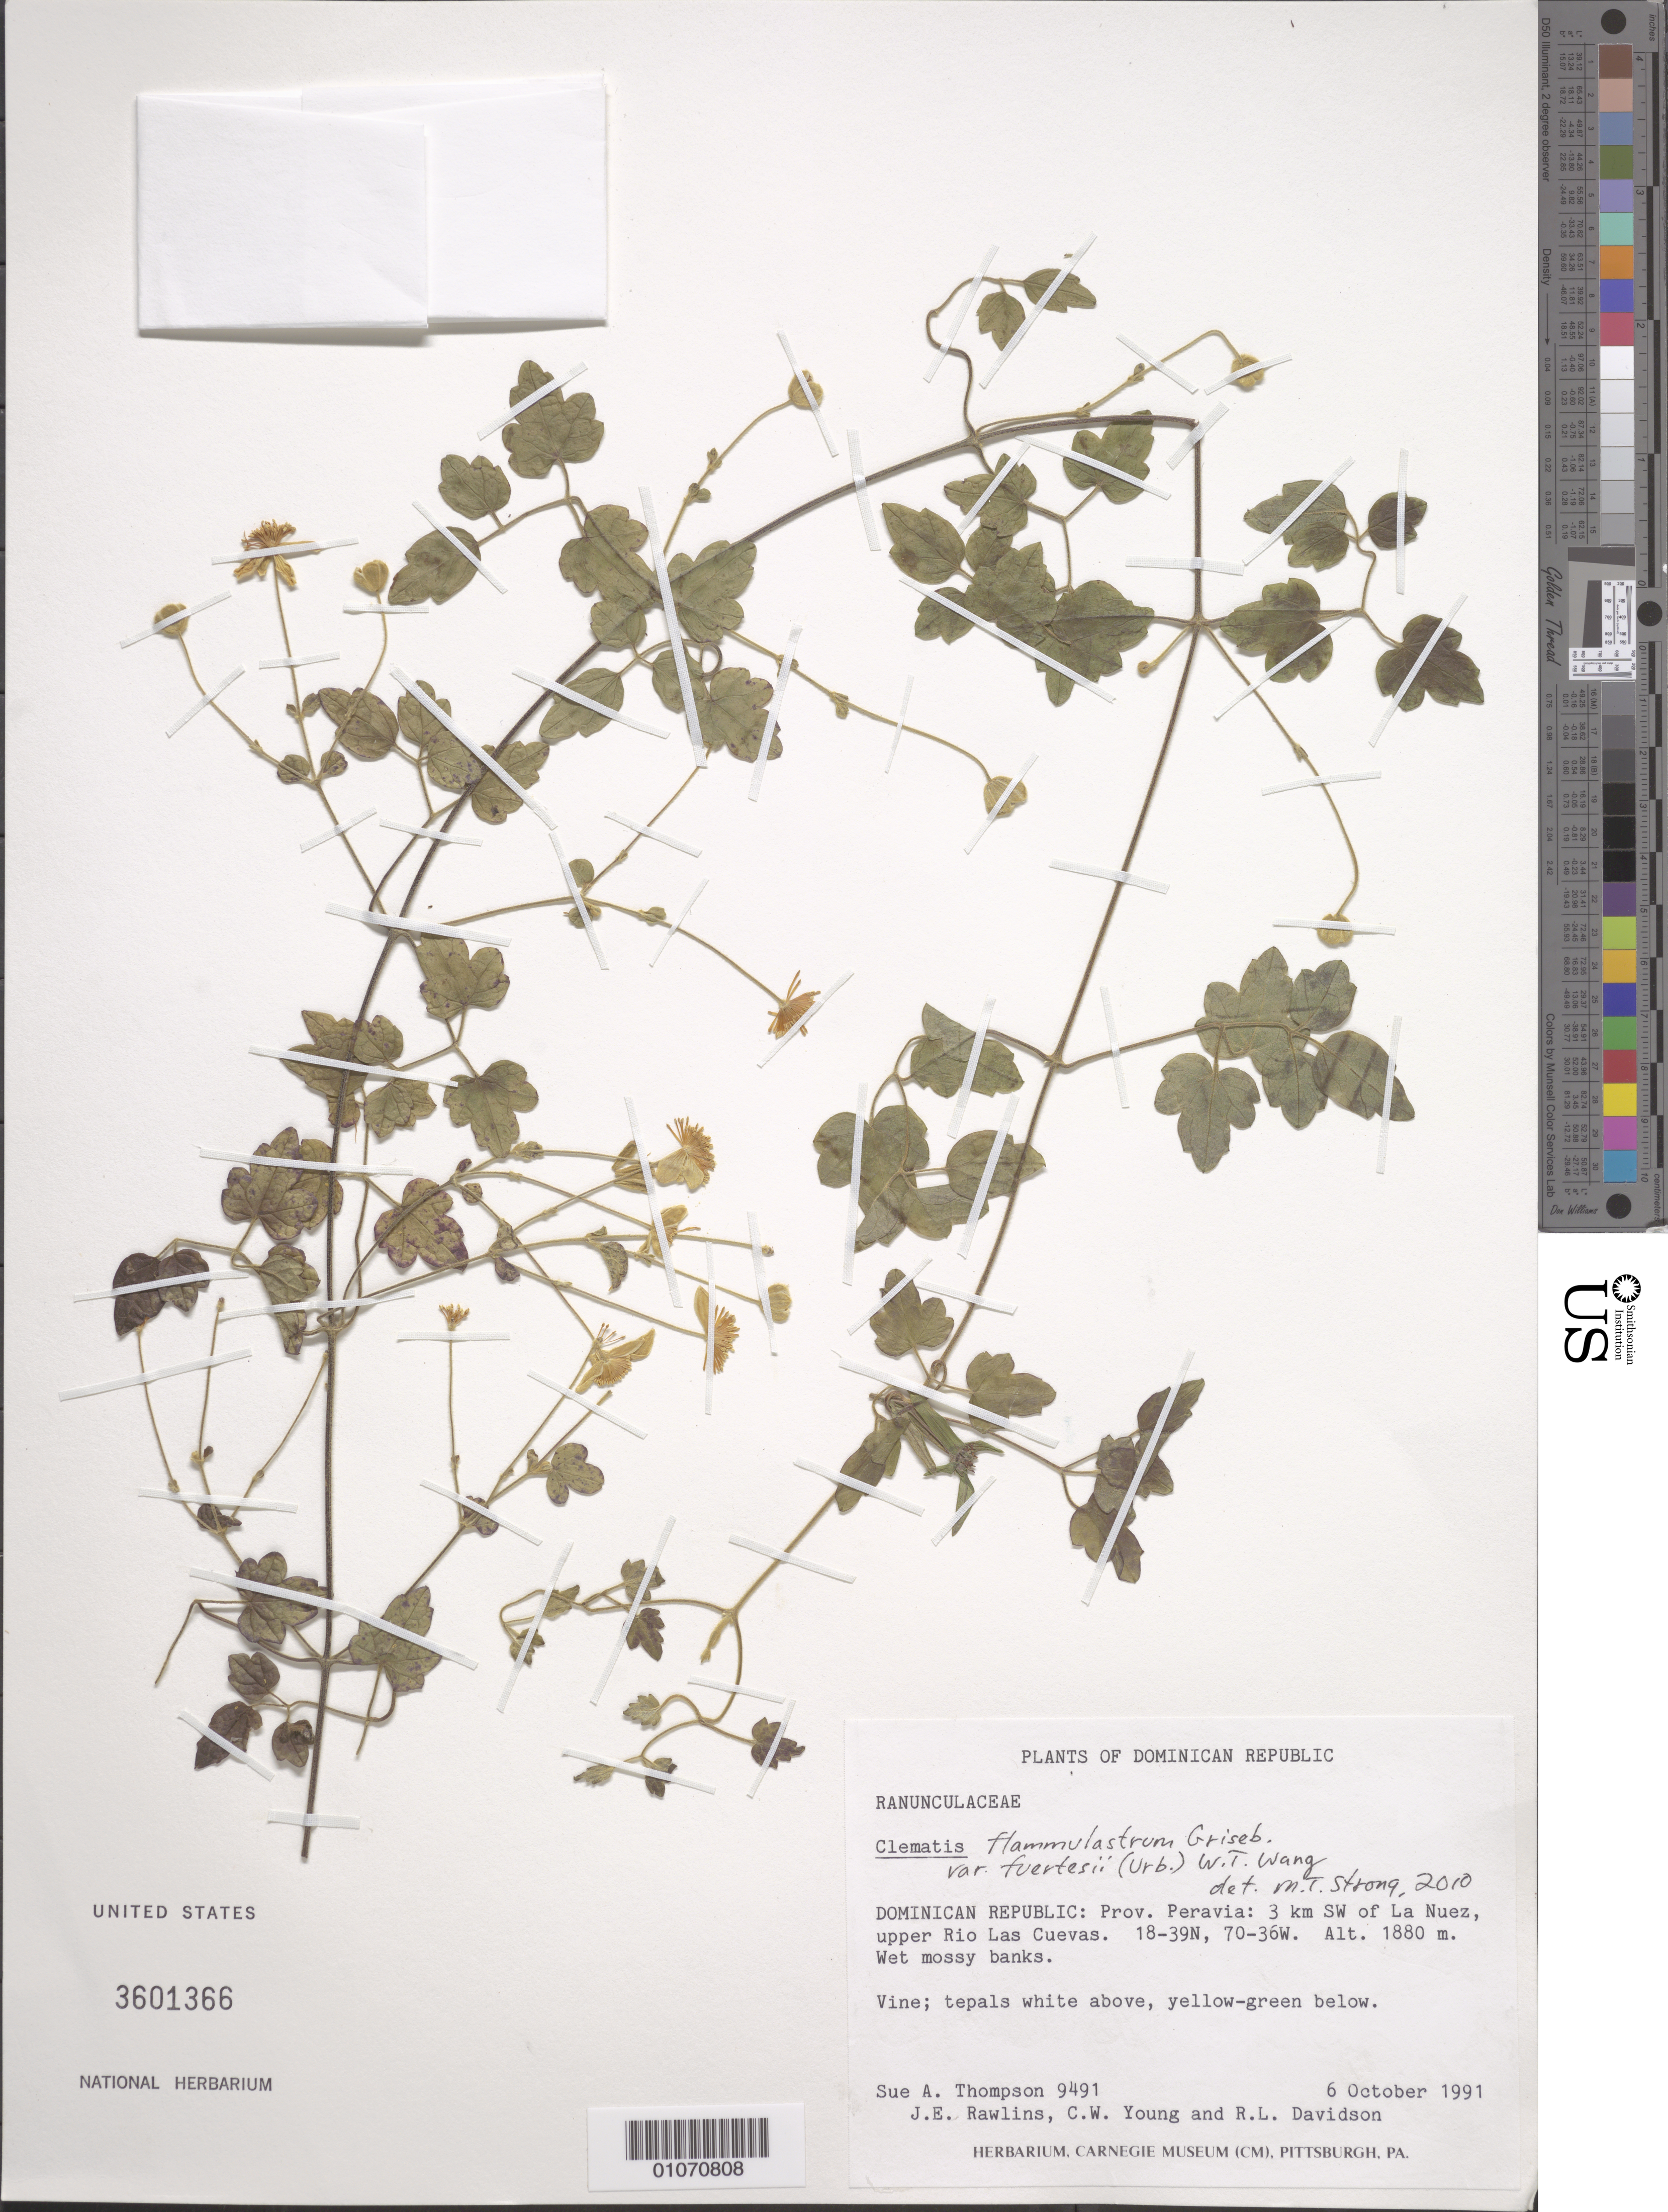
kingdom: Plantae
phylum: Tracheophyta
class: Magnoliopsida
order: Ranunculales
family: Ranunculaceae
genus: Clematis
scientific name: Clematis flammulastrum var. fuertesii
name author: (Urb.) W.T. Wang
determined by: Strong, M. T., (US), Smithsonian Institution - National Museum of Natural History (UNITED STATES)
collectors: S. A. Thompson, J. Rawlins, C. Young & R. Davidson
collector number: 9491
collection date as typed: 06 Oct 1991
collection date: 1991-10-06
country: Dominican Republic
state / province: Peravia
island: Hispaniola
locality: La Nuez, 3 km SW of; upper Rio Las Cuevas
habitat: Wet mossy banks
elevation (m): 1880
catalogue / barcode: US 3601366